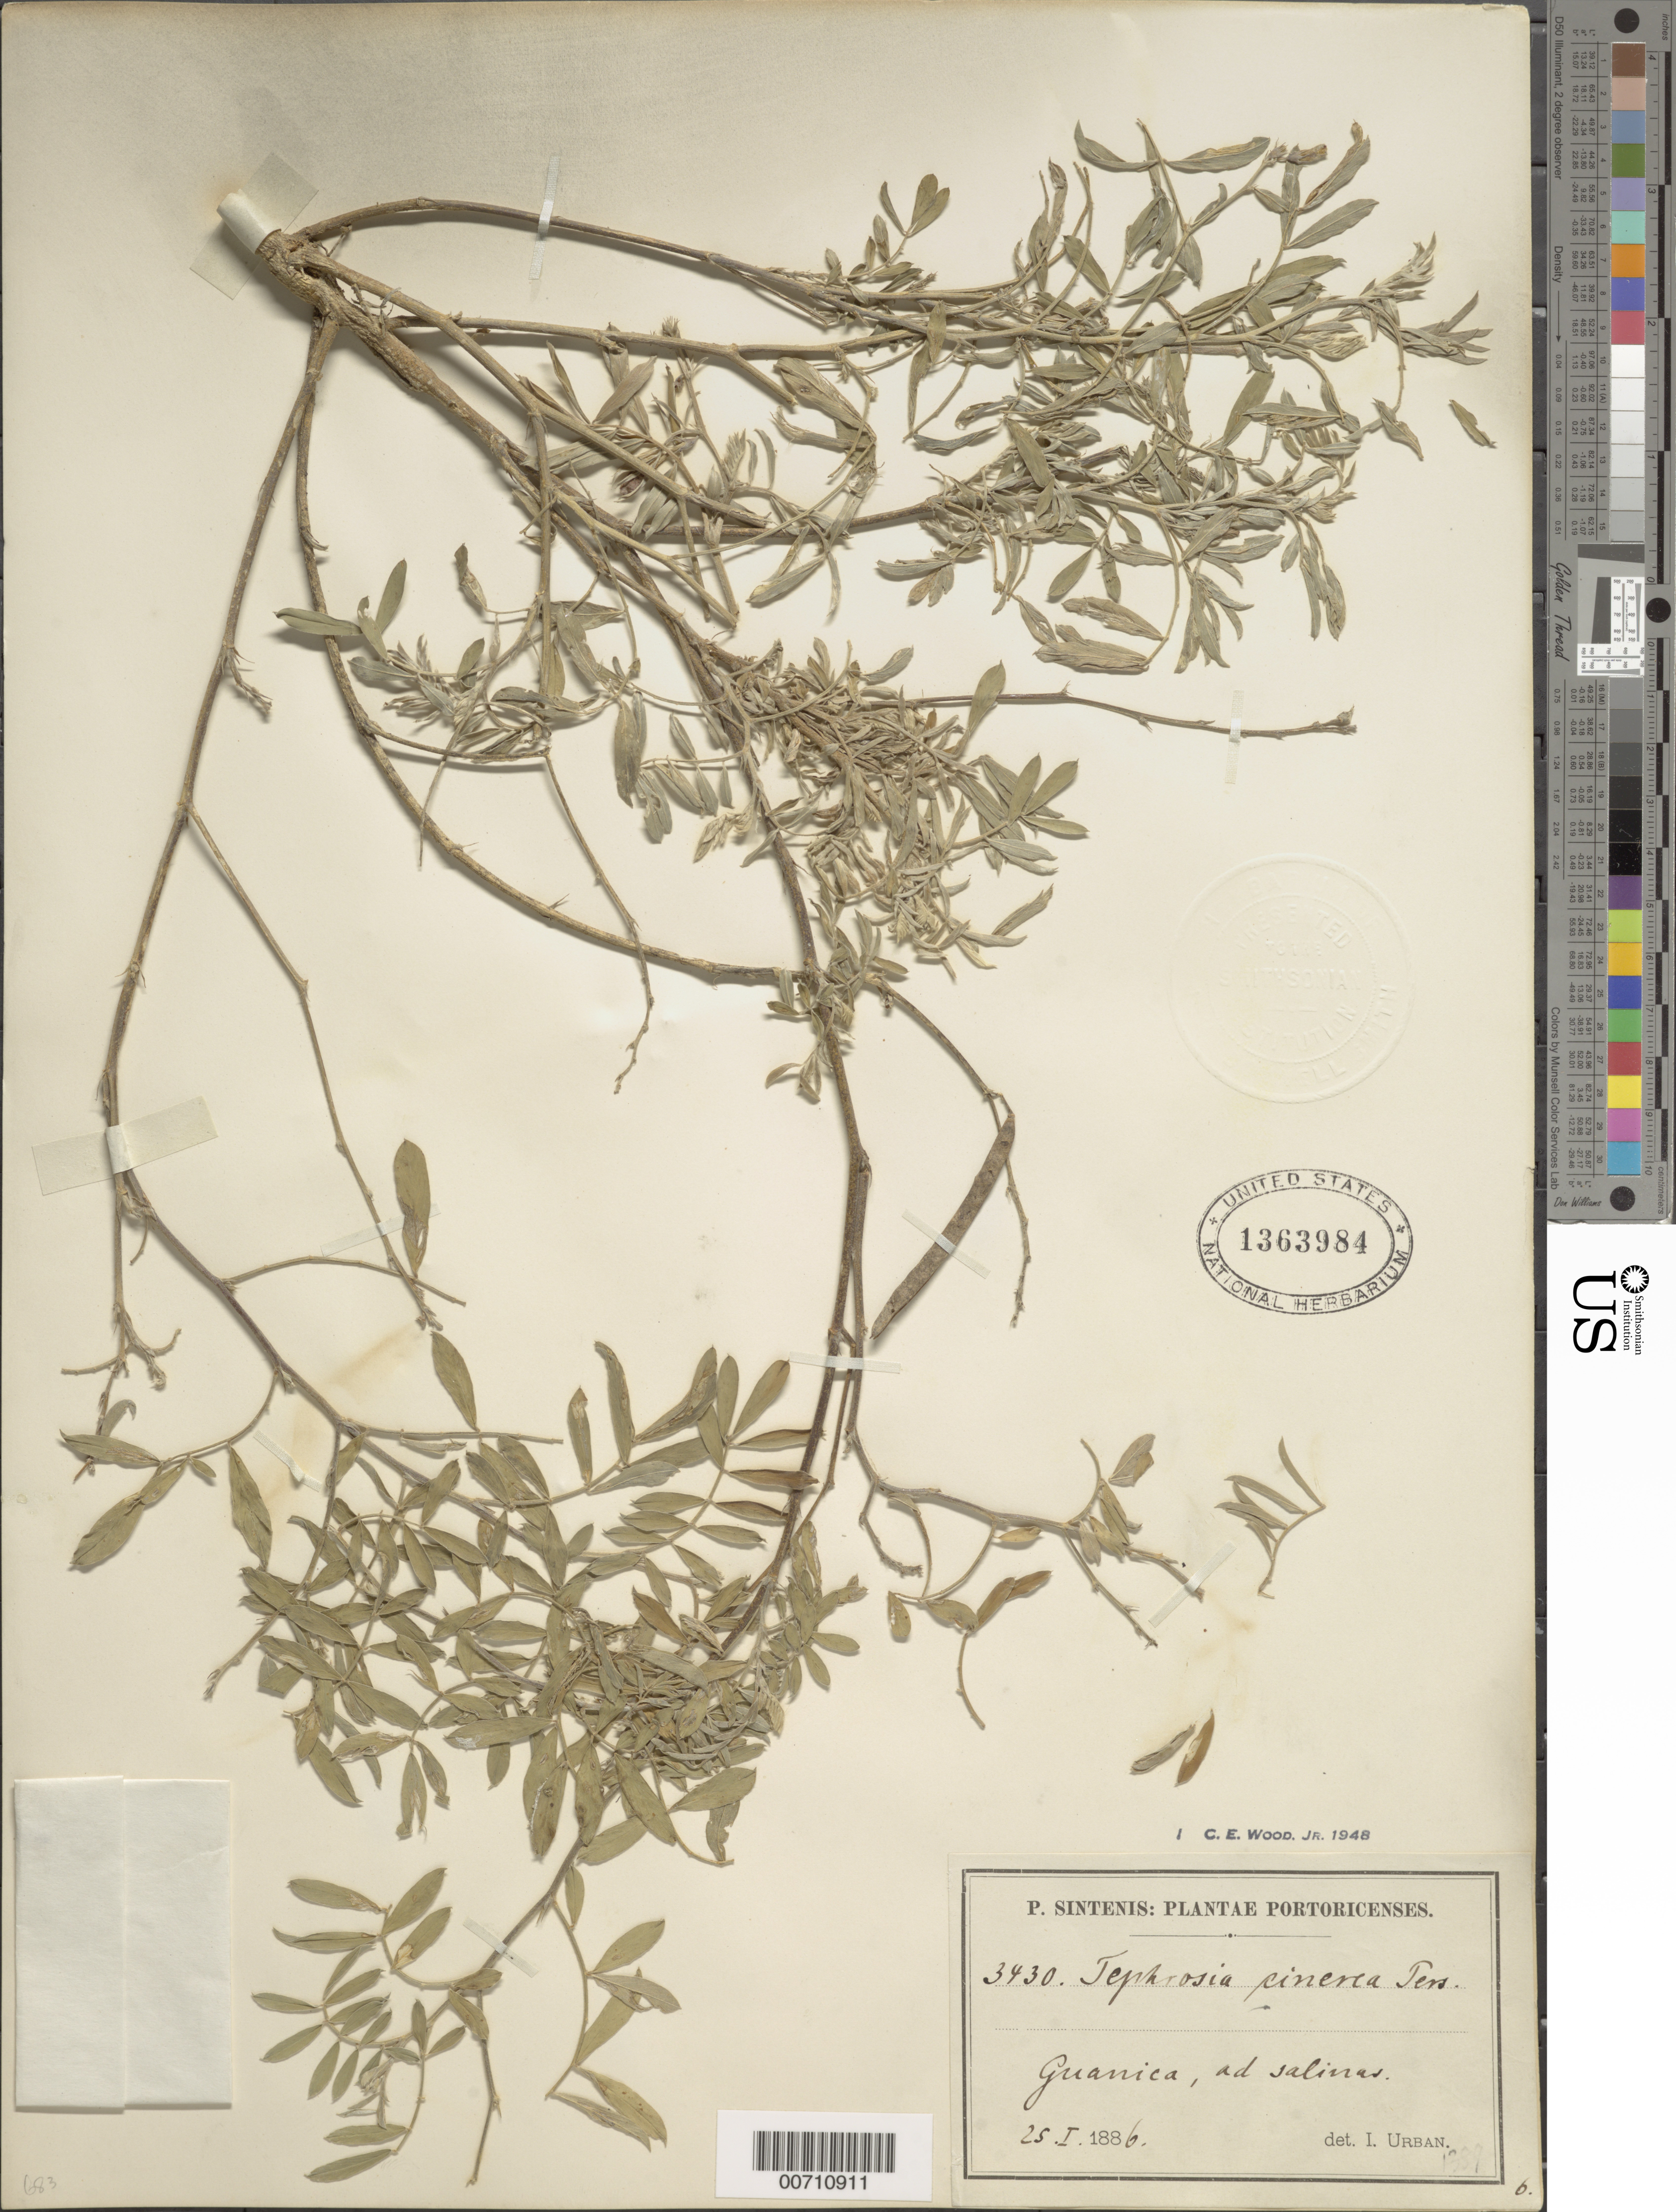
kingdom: Plantae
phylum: Tracheophyta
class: Magnoliopsida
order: Fabales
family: Fabaceae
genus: Tephrosia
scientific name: Tephrosia cinerea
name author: (L.) Pers.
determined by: Urban, Ignatz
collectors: P. Sintenis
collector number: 3430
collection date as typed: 25 Jan 1886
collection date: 1886-01-25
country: Puerto Rico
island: Greater Antilles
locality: Guanica, ad salinas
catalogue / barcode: US 1363984